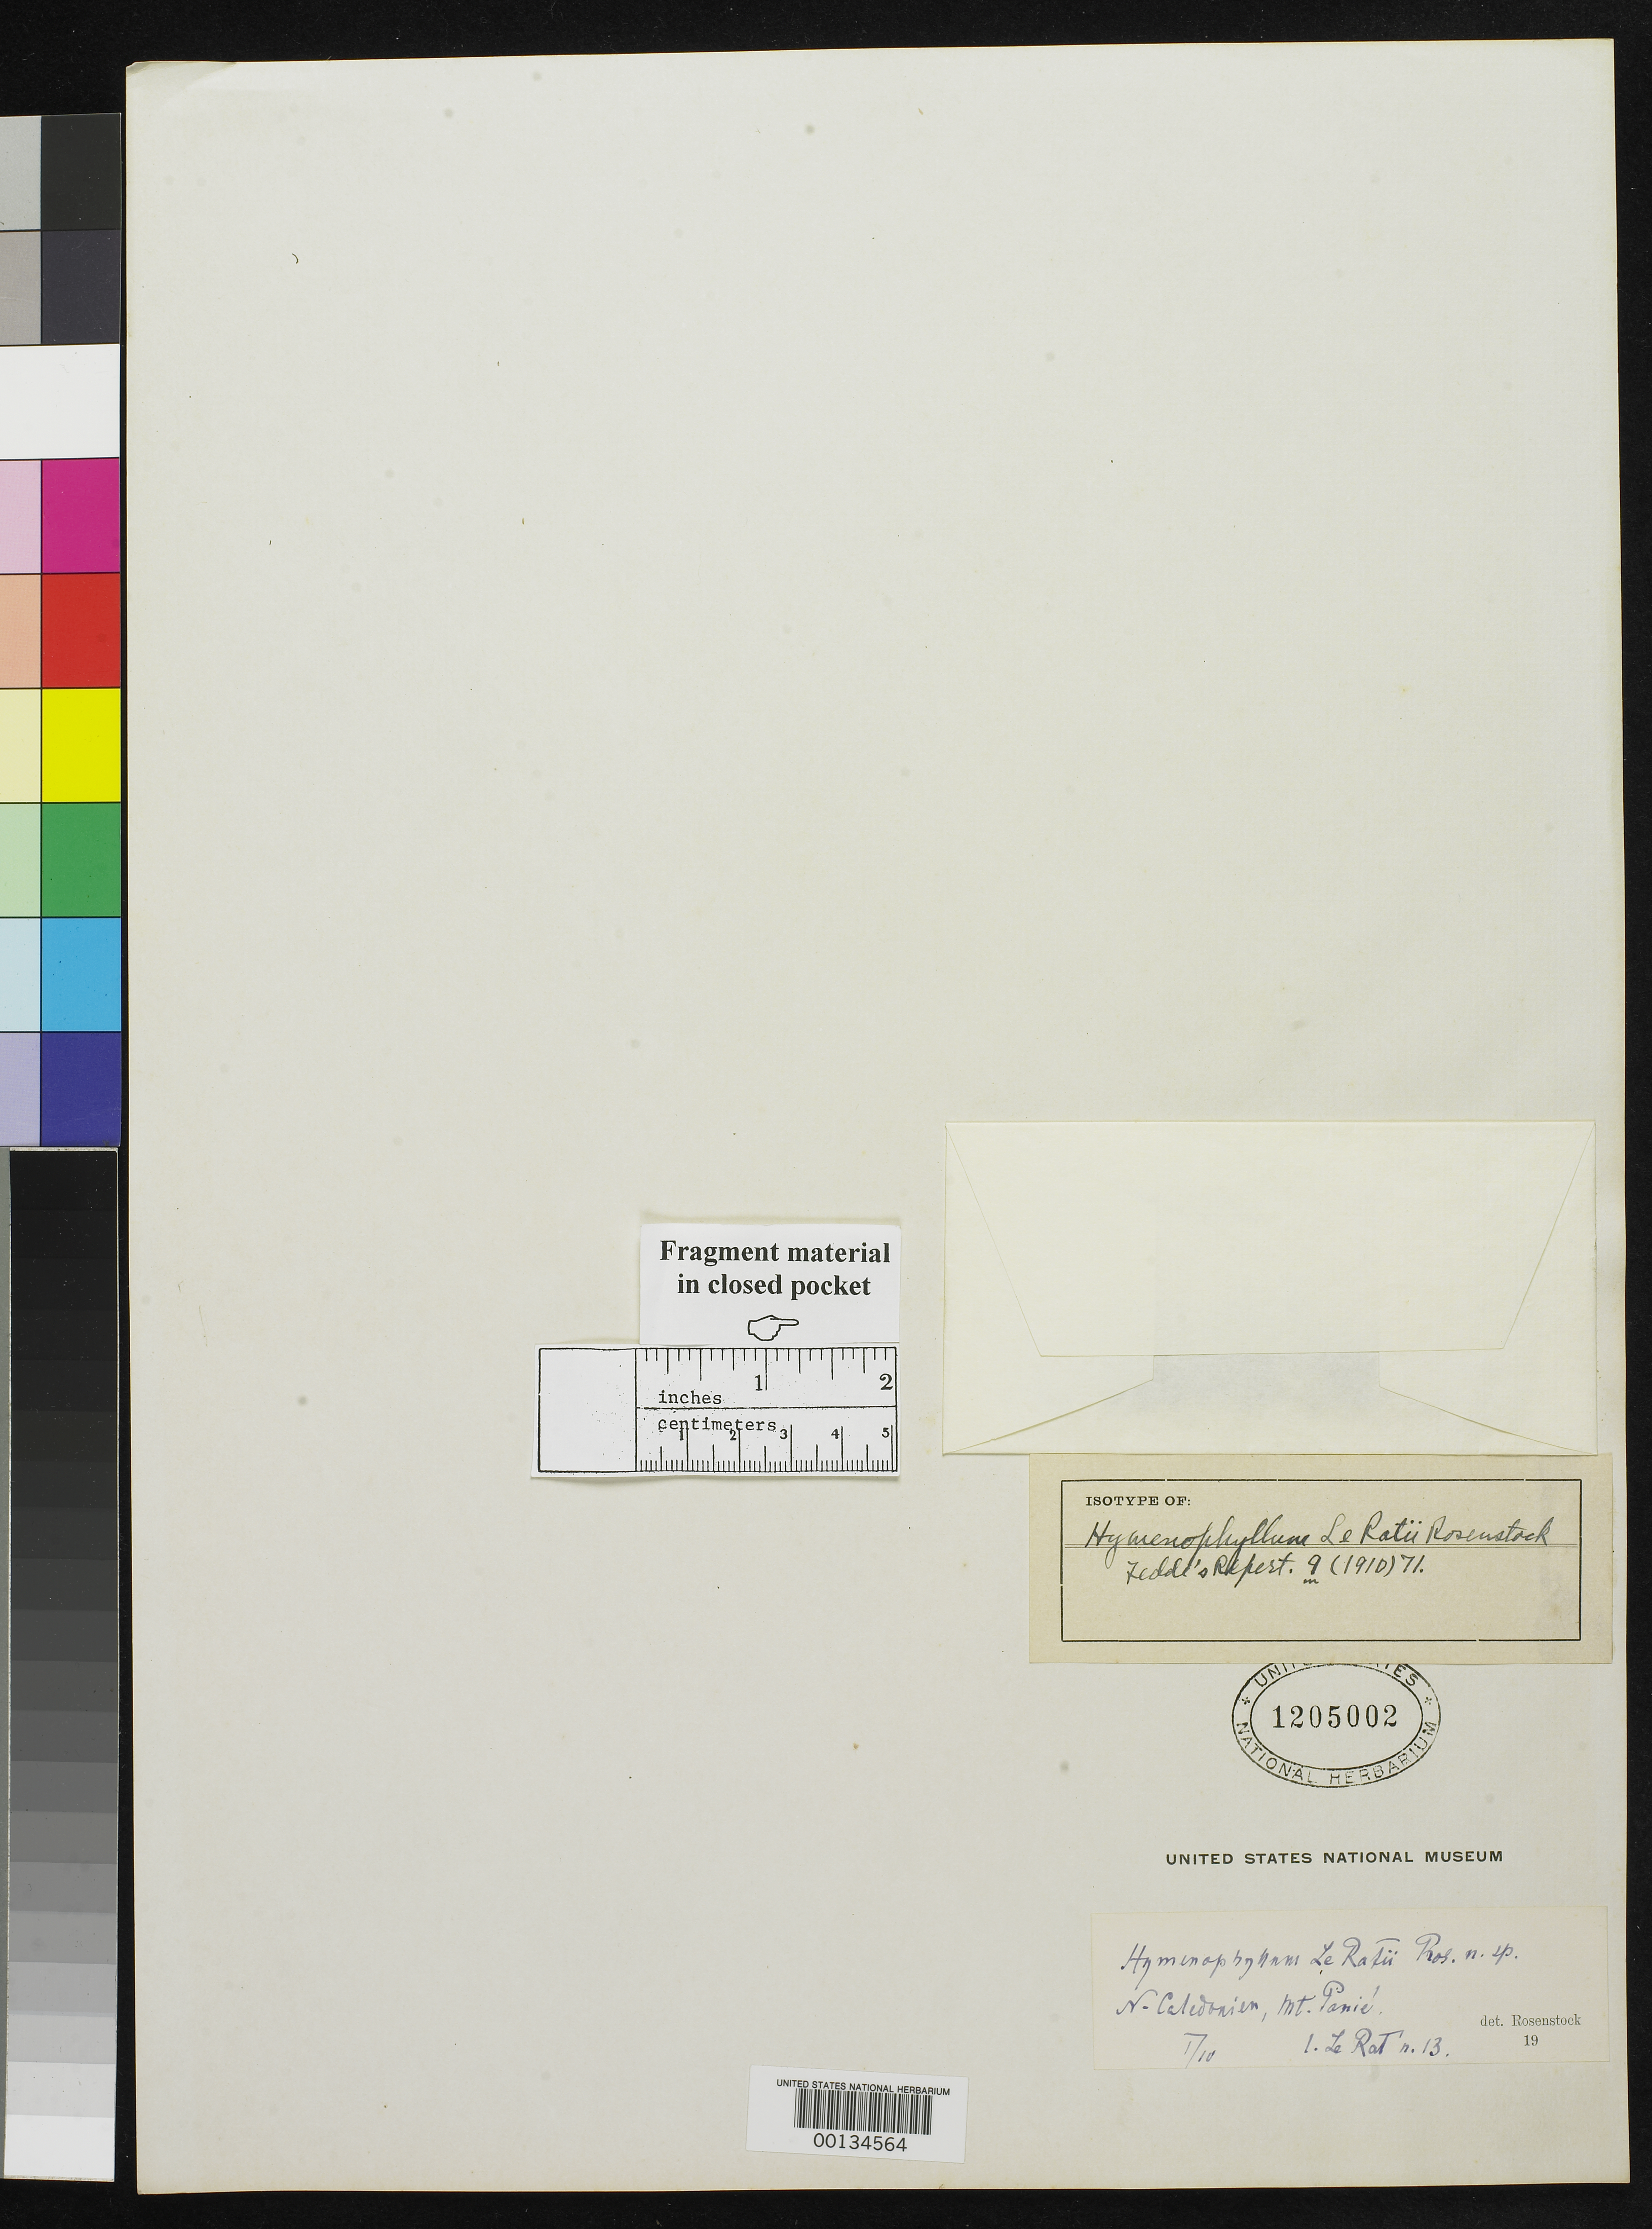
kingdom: Plantae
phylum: Tracheophyta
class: Polypodiopsida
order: Hymenophyllales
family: Hymenophyllaceae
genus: Hymenophyllum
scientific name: Hymenophyllum leratii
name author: Rosenst.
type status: Isotype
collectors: -. Le Rat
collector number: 13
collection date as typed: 1910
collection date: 1910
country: New Caledonia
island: New Caledonia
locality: Monte Panie [Mont Panie].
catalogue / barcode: US 1205002